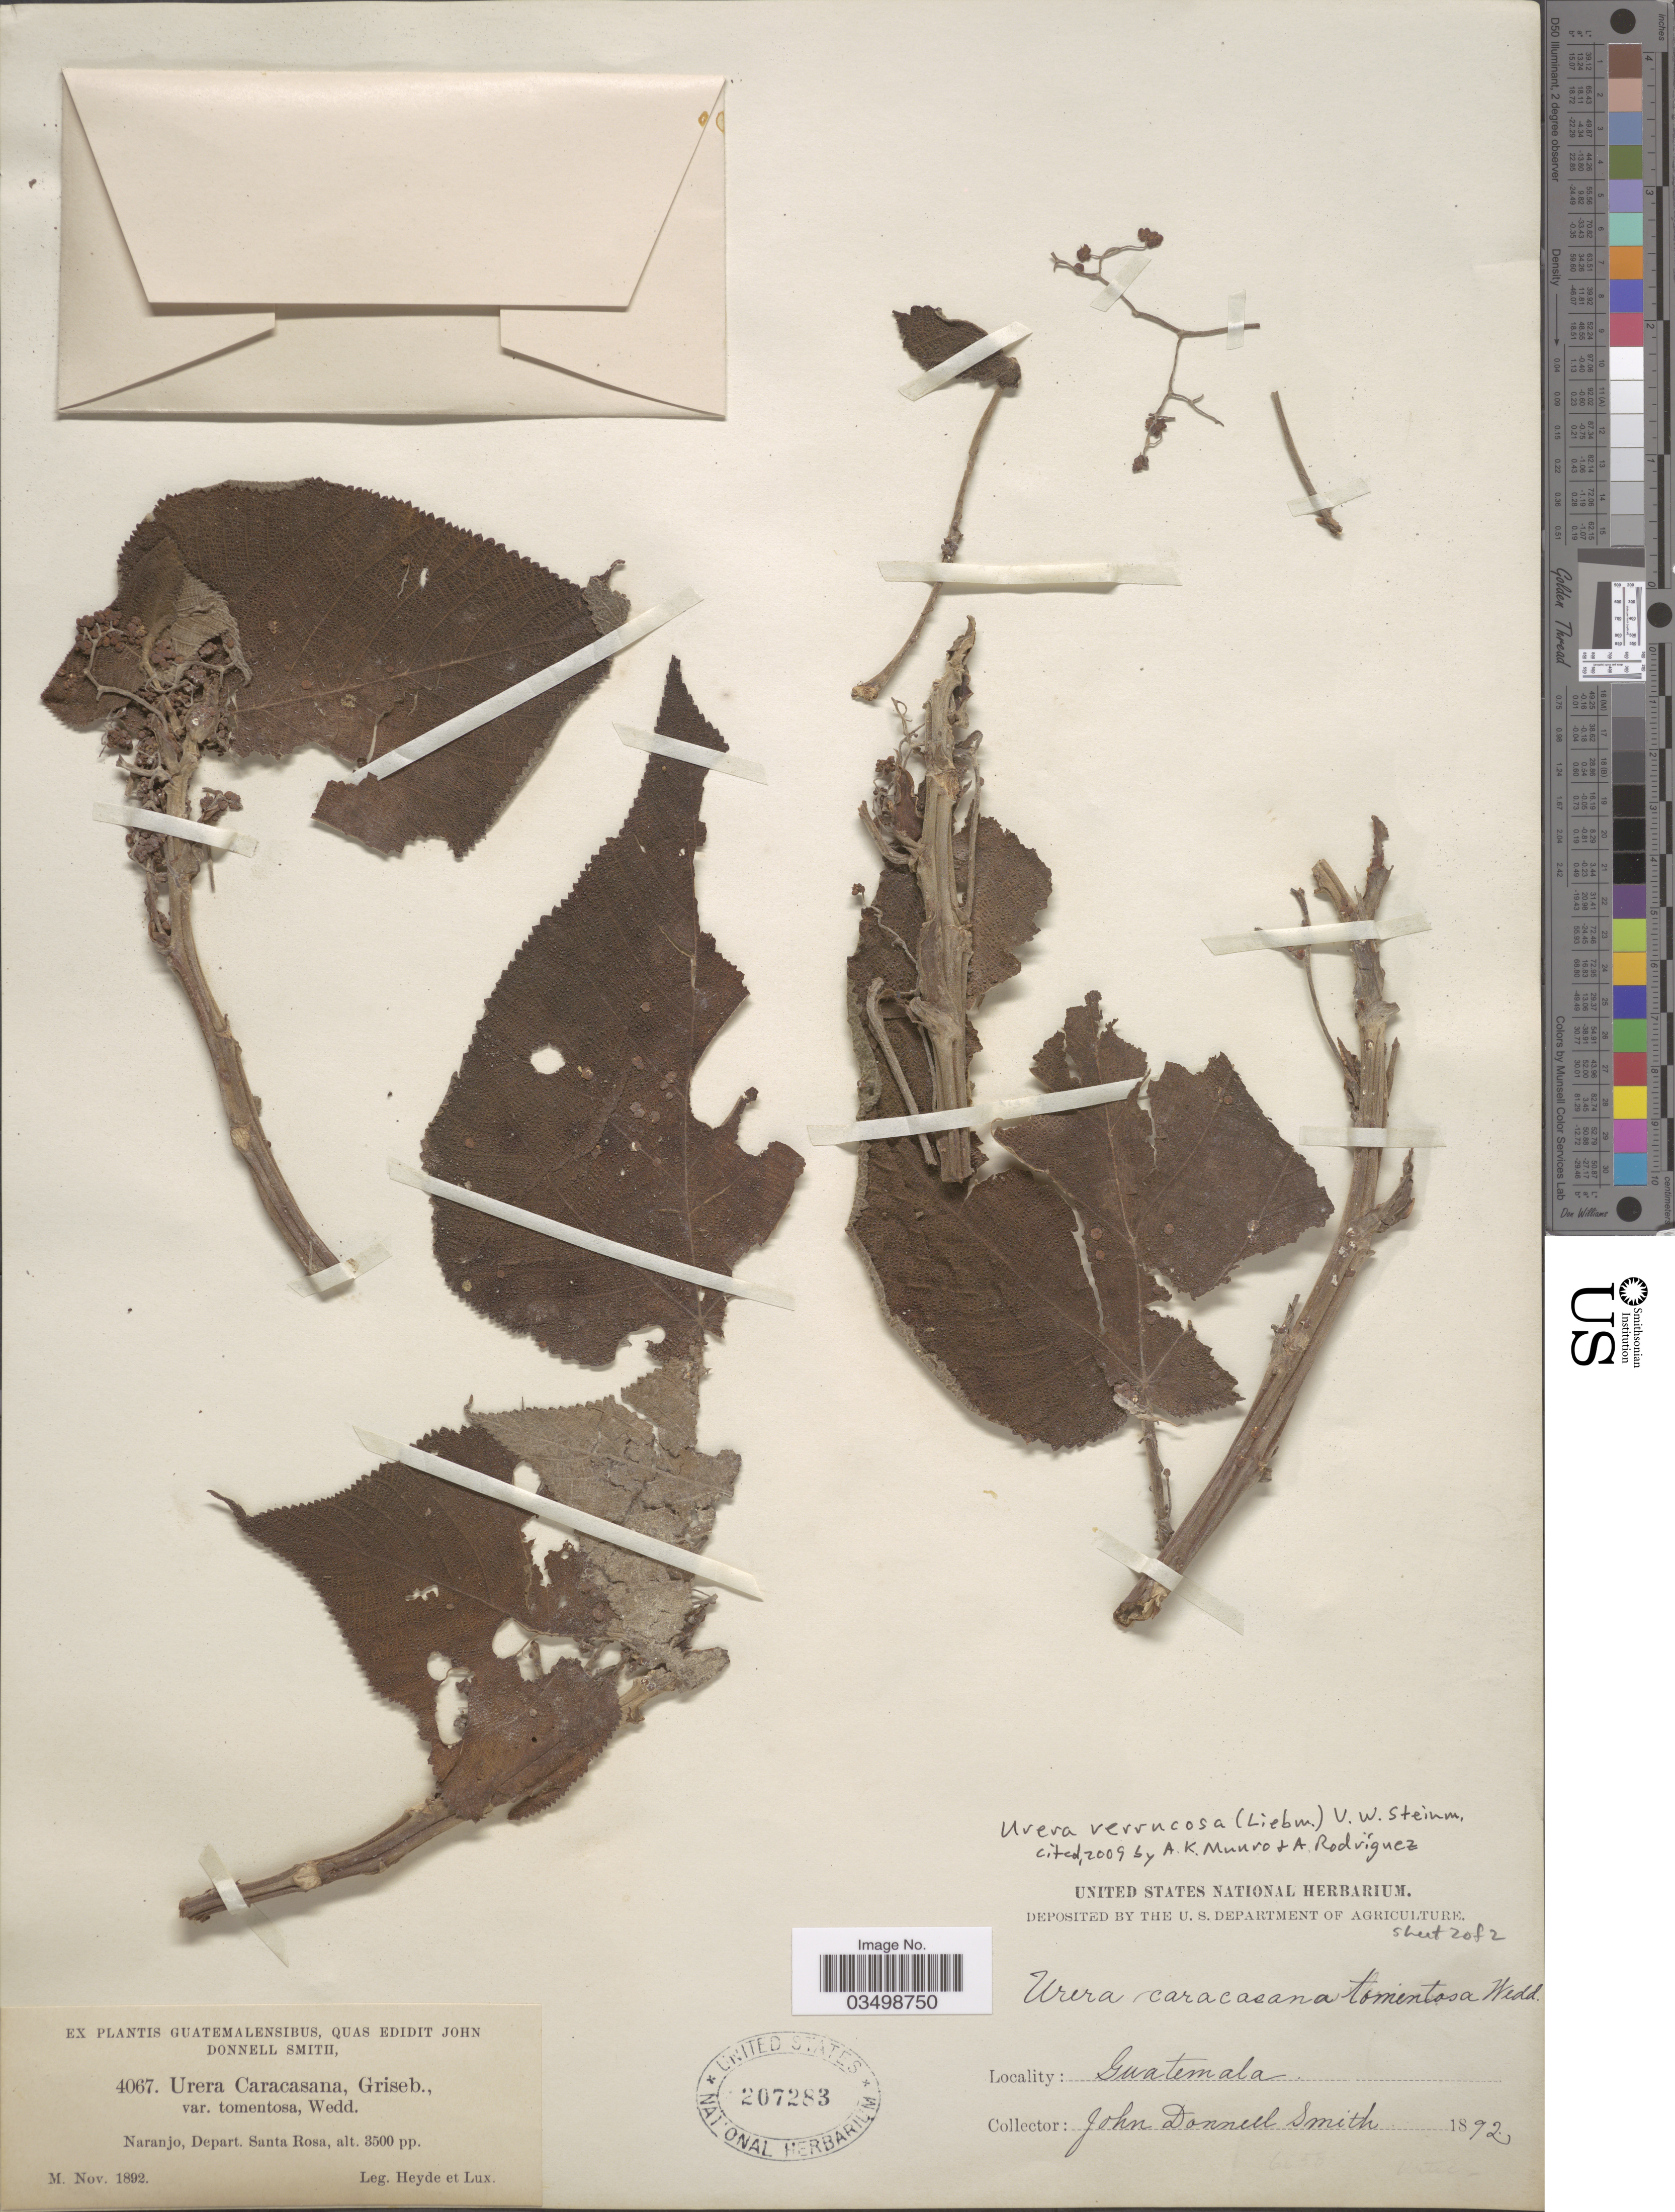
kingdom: Plantae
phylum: Tracheophyta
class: Magnoliopsida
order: Rosales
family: Urticaceae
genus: Urera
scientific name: Urera verrucosa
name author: (Liebm.) V.W. Steinm.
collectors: Heyde, Lux & J. Donnell Smith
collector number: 4067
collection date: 1892-11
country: Guatemala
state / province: Santa Rosa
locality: Naranjo, Depart. Santa Rosa.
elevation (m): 1067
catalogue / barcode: US 207283